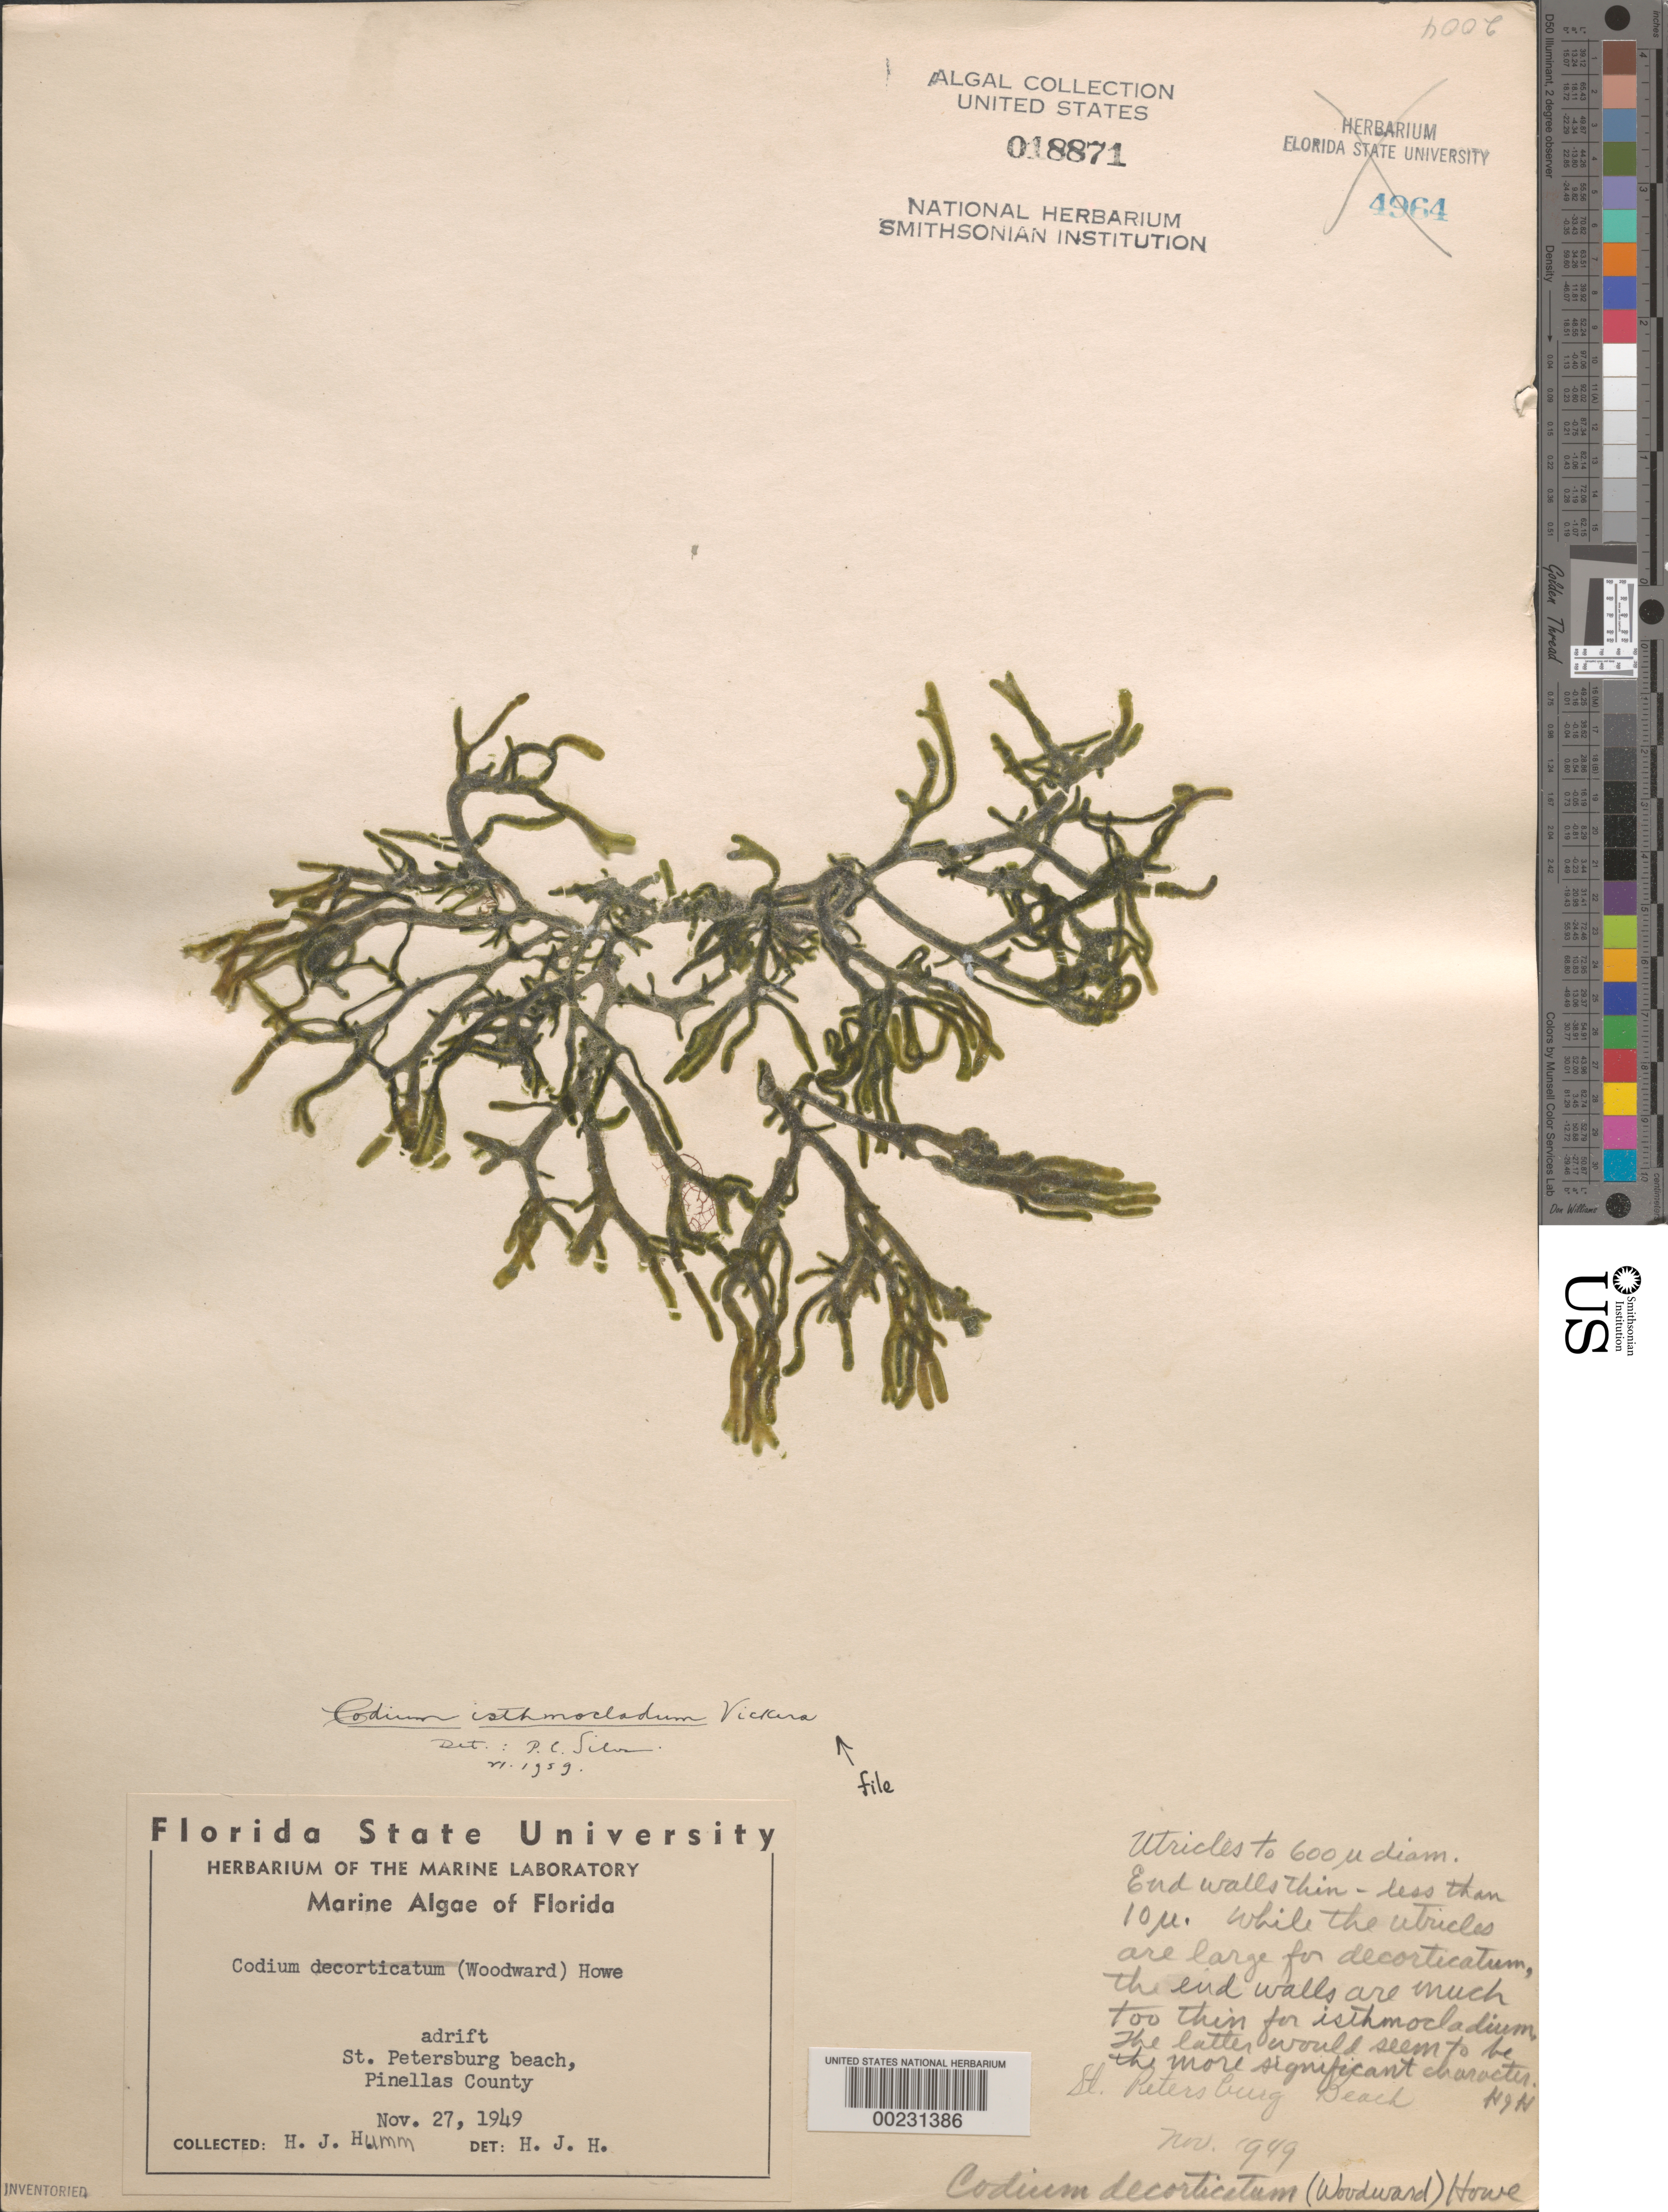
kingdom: Plantae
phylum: Chlorophyta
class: Ulvophyceae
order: Bryopsidales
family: Codiaceae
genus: Codium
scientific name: Codium isthmocladum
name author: Vickers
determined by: Silva, P. C.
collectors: H. J. Humm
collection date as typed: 27 Nov 1949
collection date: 1949-11-27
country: United States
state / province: Florida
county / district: Pinellas County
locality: St. Petersburg Beach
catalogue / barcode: US 18871